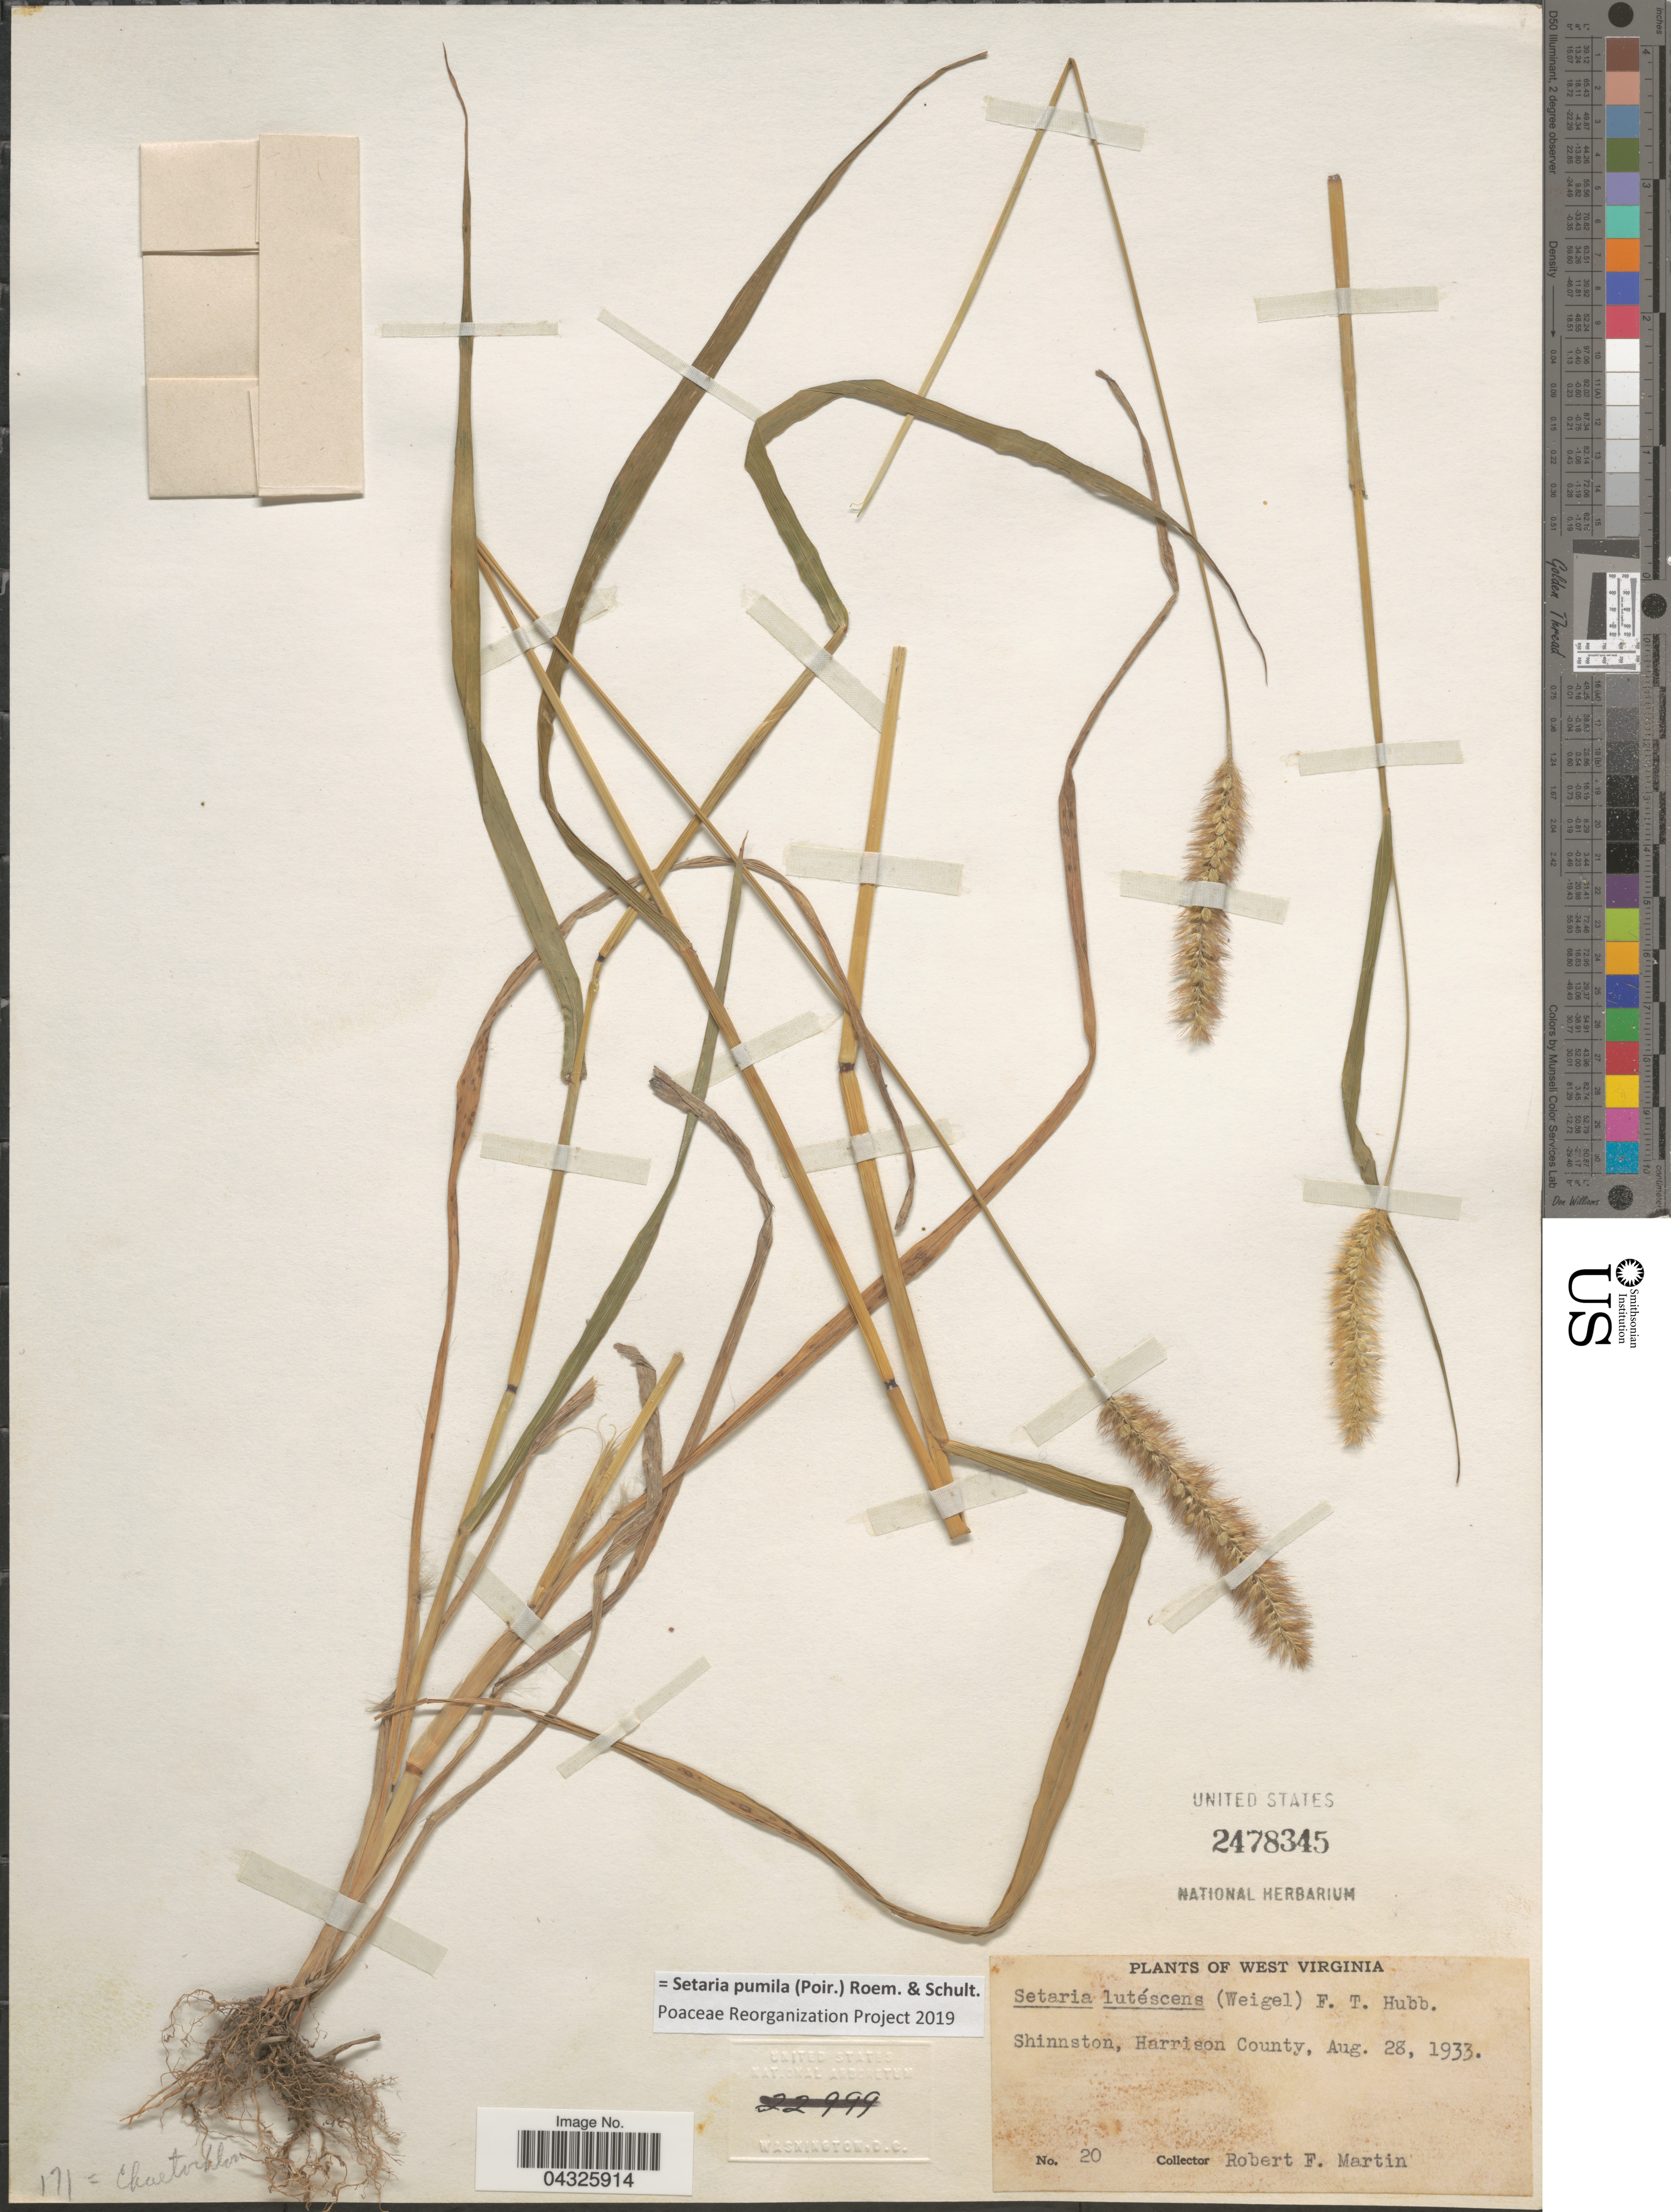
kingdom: Plantae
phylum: Tracheophyta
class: Liliopsida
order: Poales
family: Poaceae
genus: Setaria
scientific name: Setaria pumila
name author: (Poir.) Roem. & Schult.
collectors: R. F. Martin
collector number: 20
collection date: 1933-08-28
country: United States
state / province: West Virginia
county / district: Harrison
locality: Shinnston, Harrison County.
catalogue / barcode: US 2478345